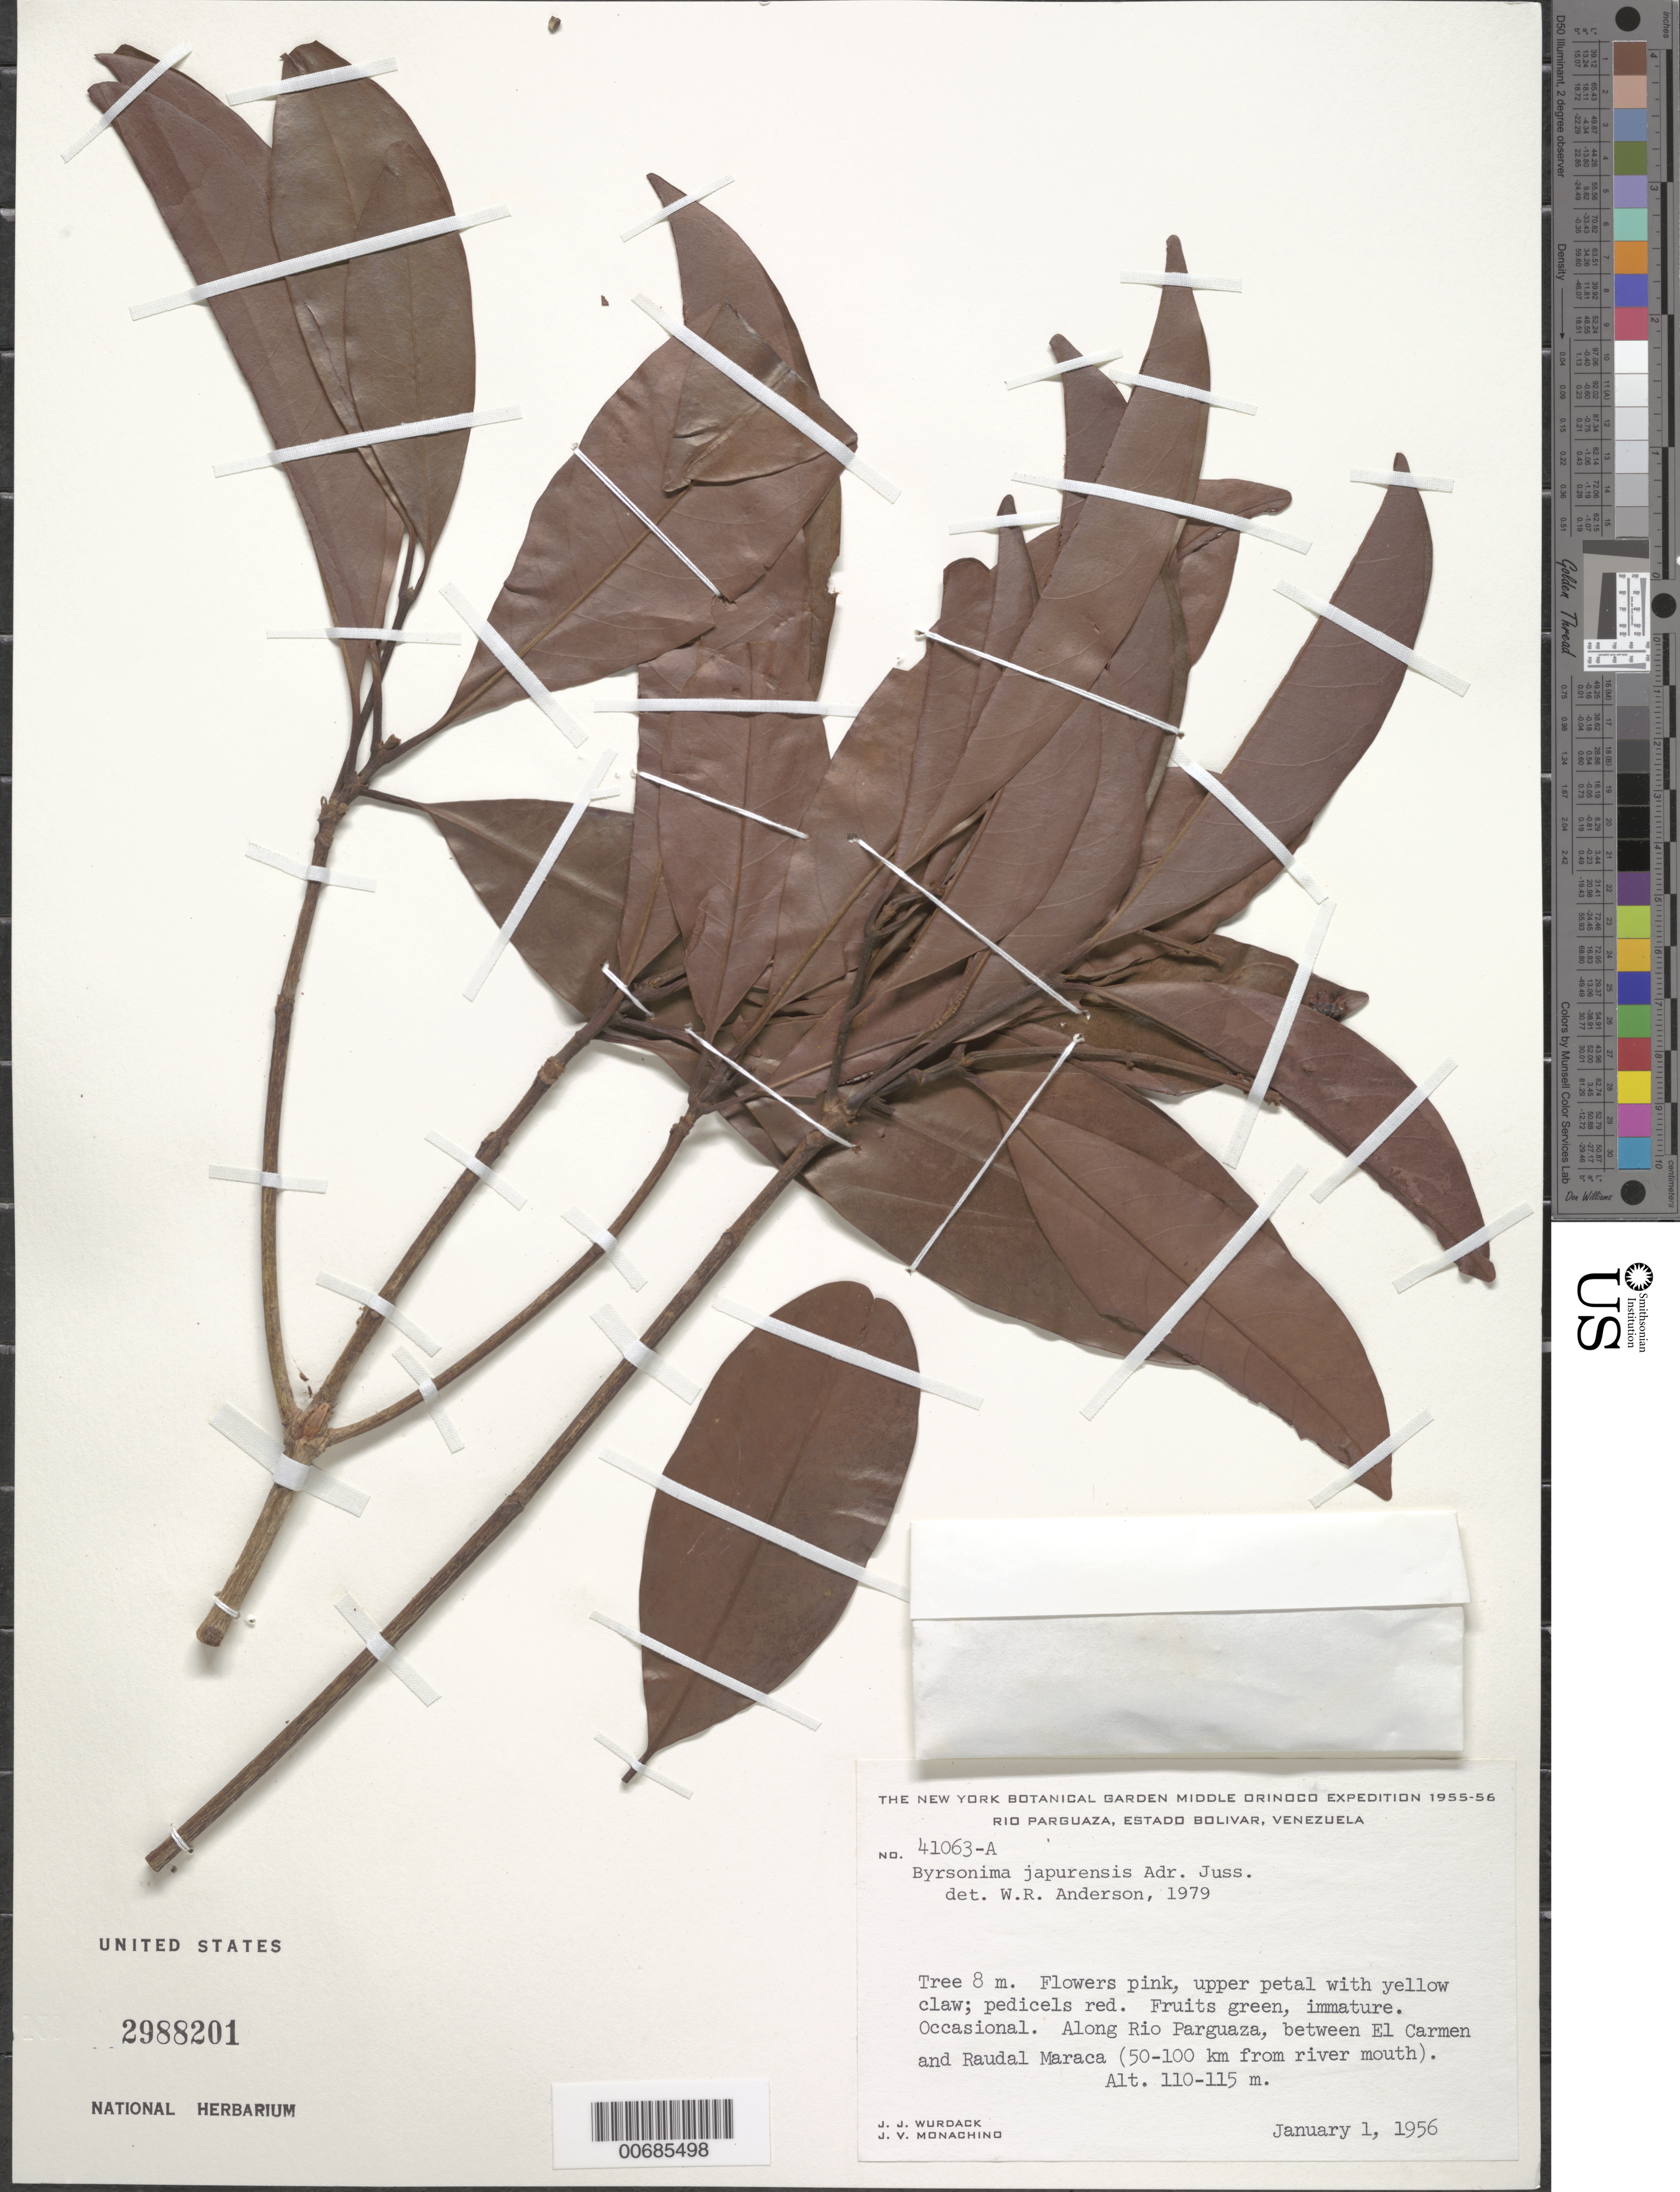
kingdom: Plantae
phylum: Tracheophyta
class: Magnoliopsida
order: Malpighiales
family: Malpighiaceae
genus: Byrsonima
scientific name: Byrsonima japurensis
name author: A. Juss.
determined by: Anderson, W. R., (MICH), University of Michigan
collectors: J. J. Wurdack & J. V. Monachino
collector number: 41063 a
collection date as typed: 1-Jan-56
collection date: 1956-01-01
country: Venezuela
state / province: Bolívar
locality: Río Parguaza, between El Carmen and Raudal Maraca, 50-100 km from river mouth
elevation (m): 110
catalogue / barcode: US 2988201